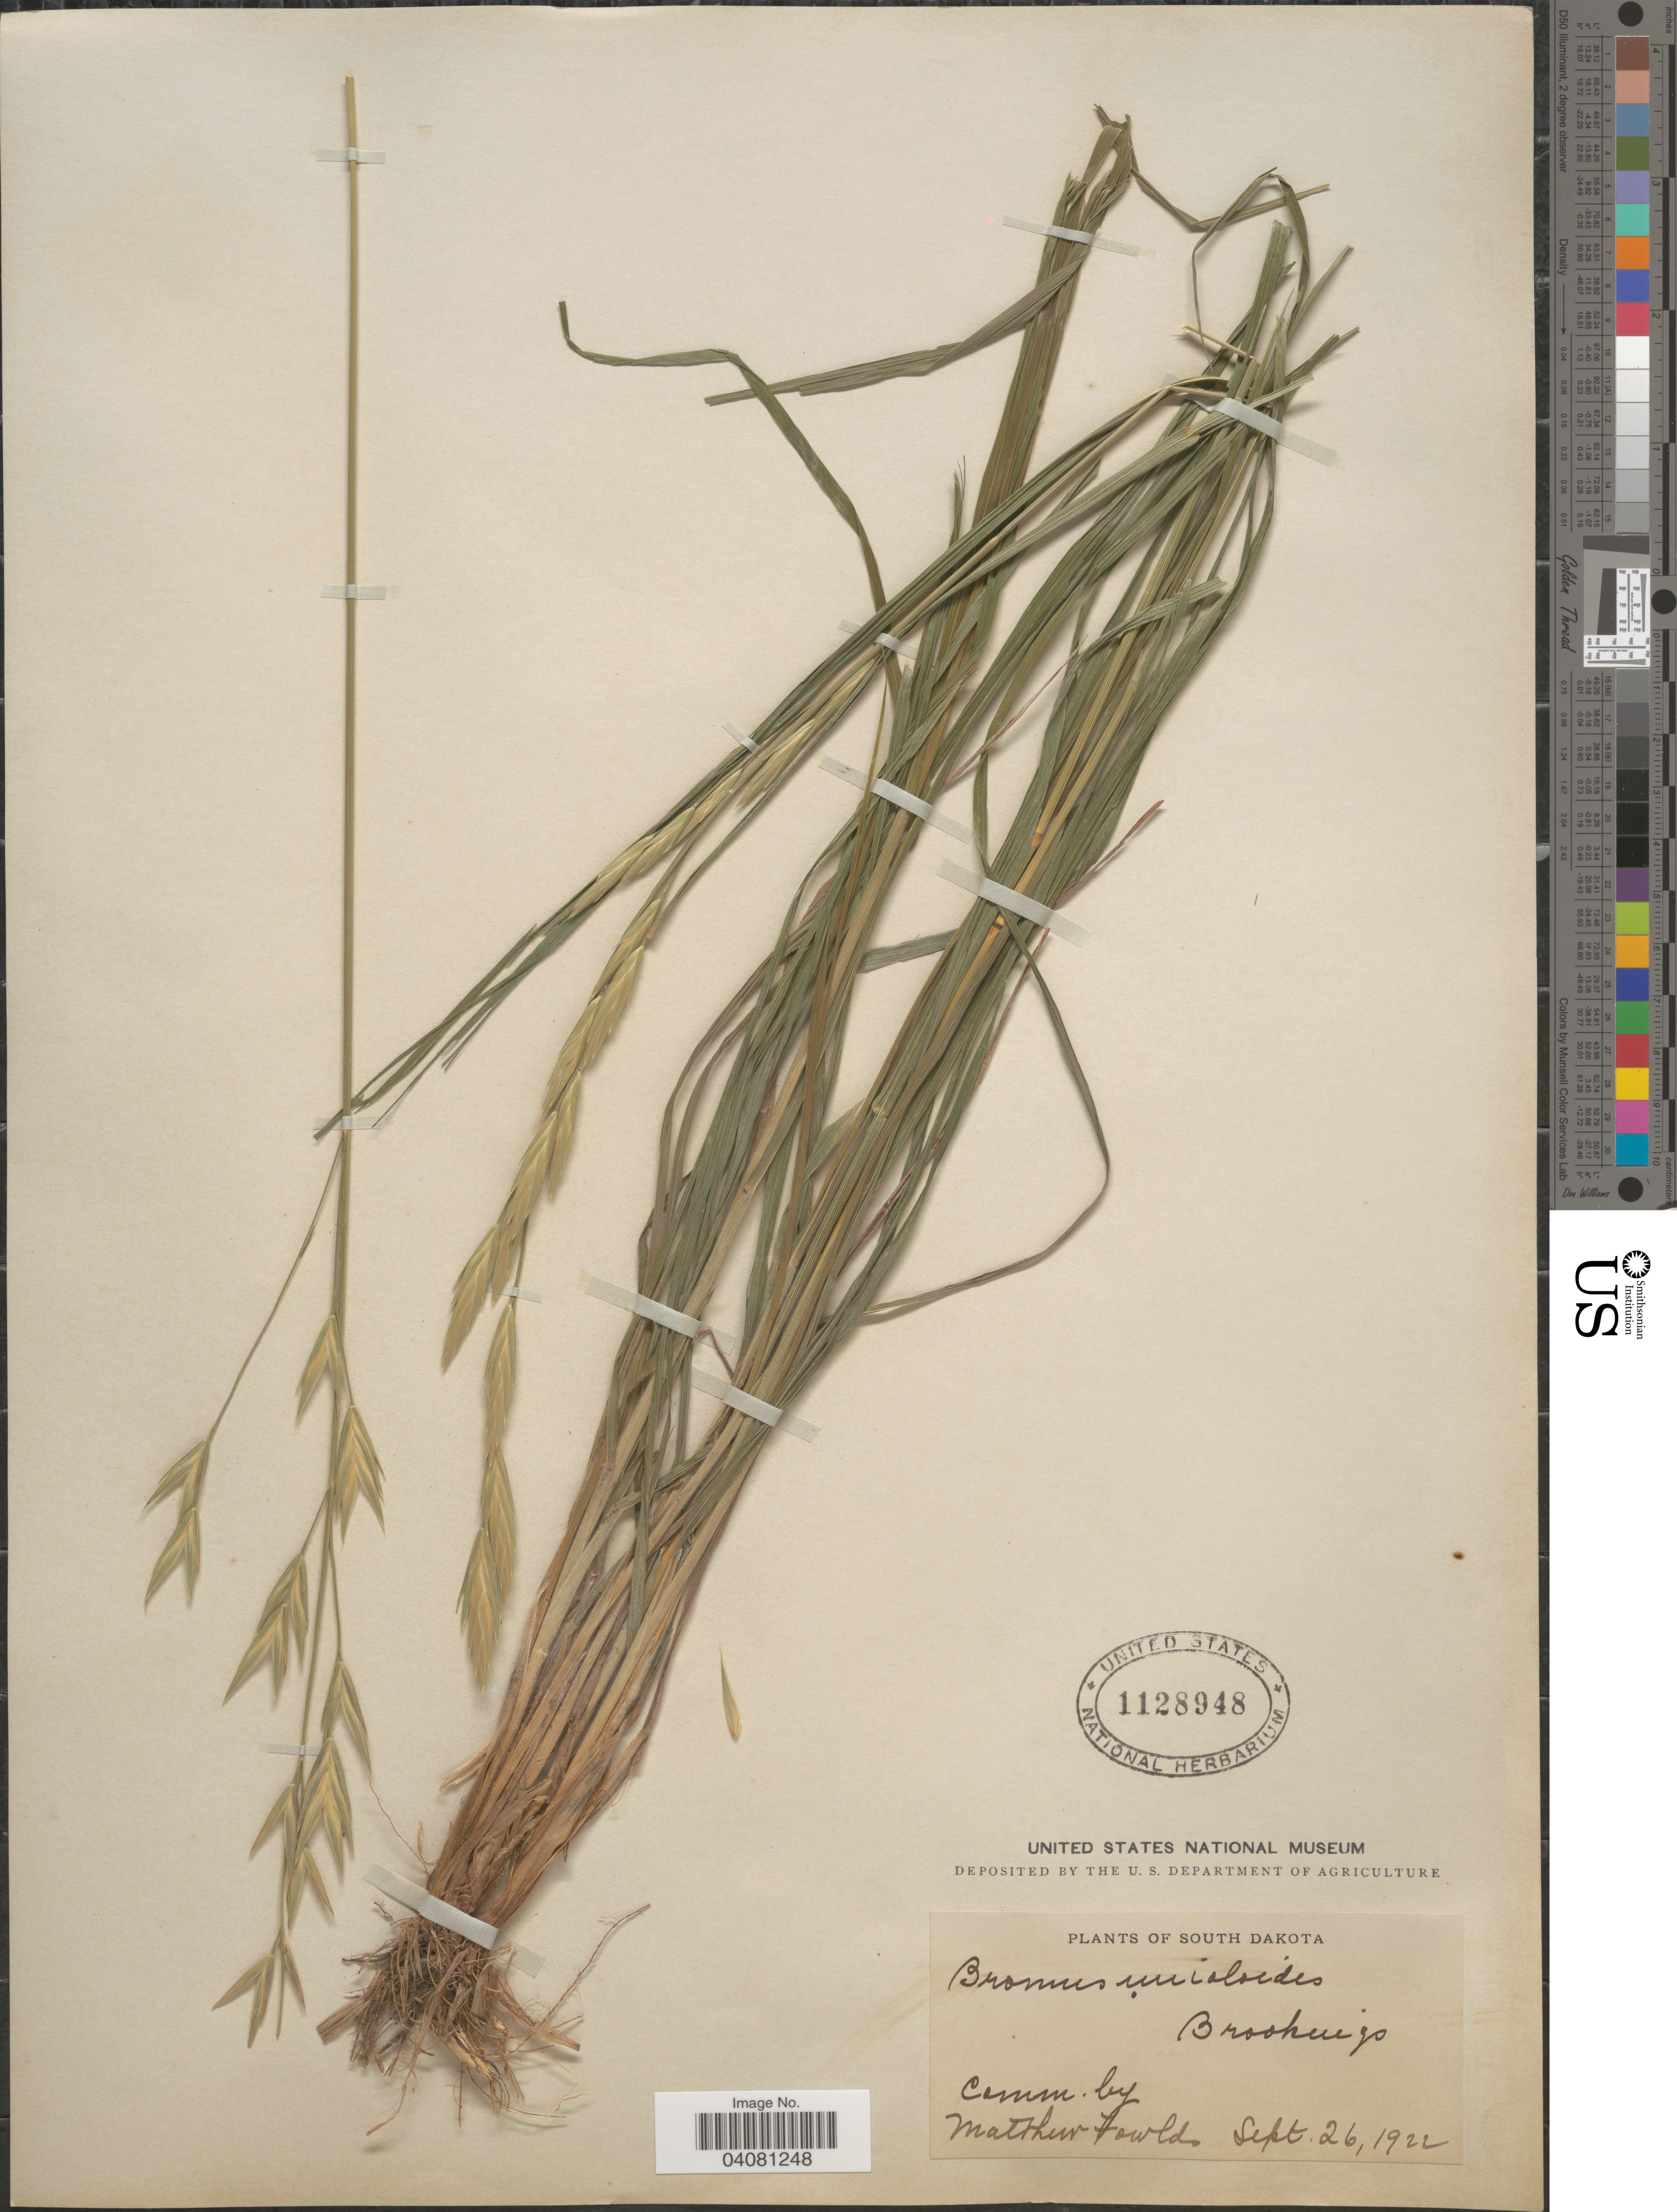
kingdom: Plantae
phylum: Tracheophyta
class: Liliopsida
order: Poales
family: Poaceae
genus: Bromus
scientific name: Bromus catharticus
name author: Vahl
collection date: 1922-09-26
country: United States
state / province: South Dakota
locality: Brookings.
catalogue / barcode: US 1128948